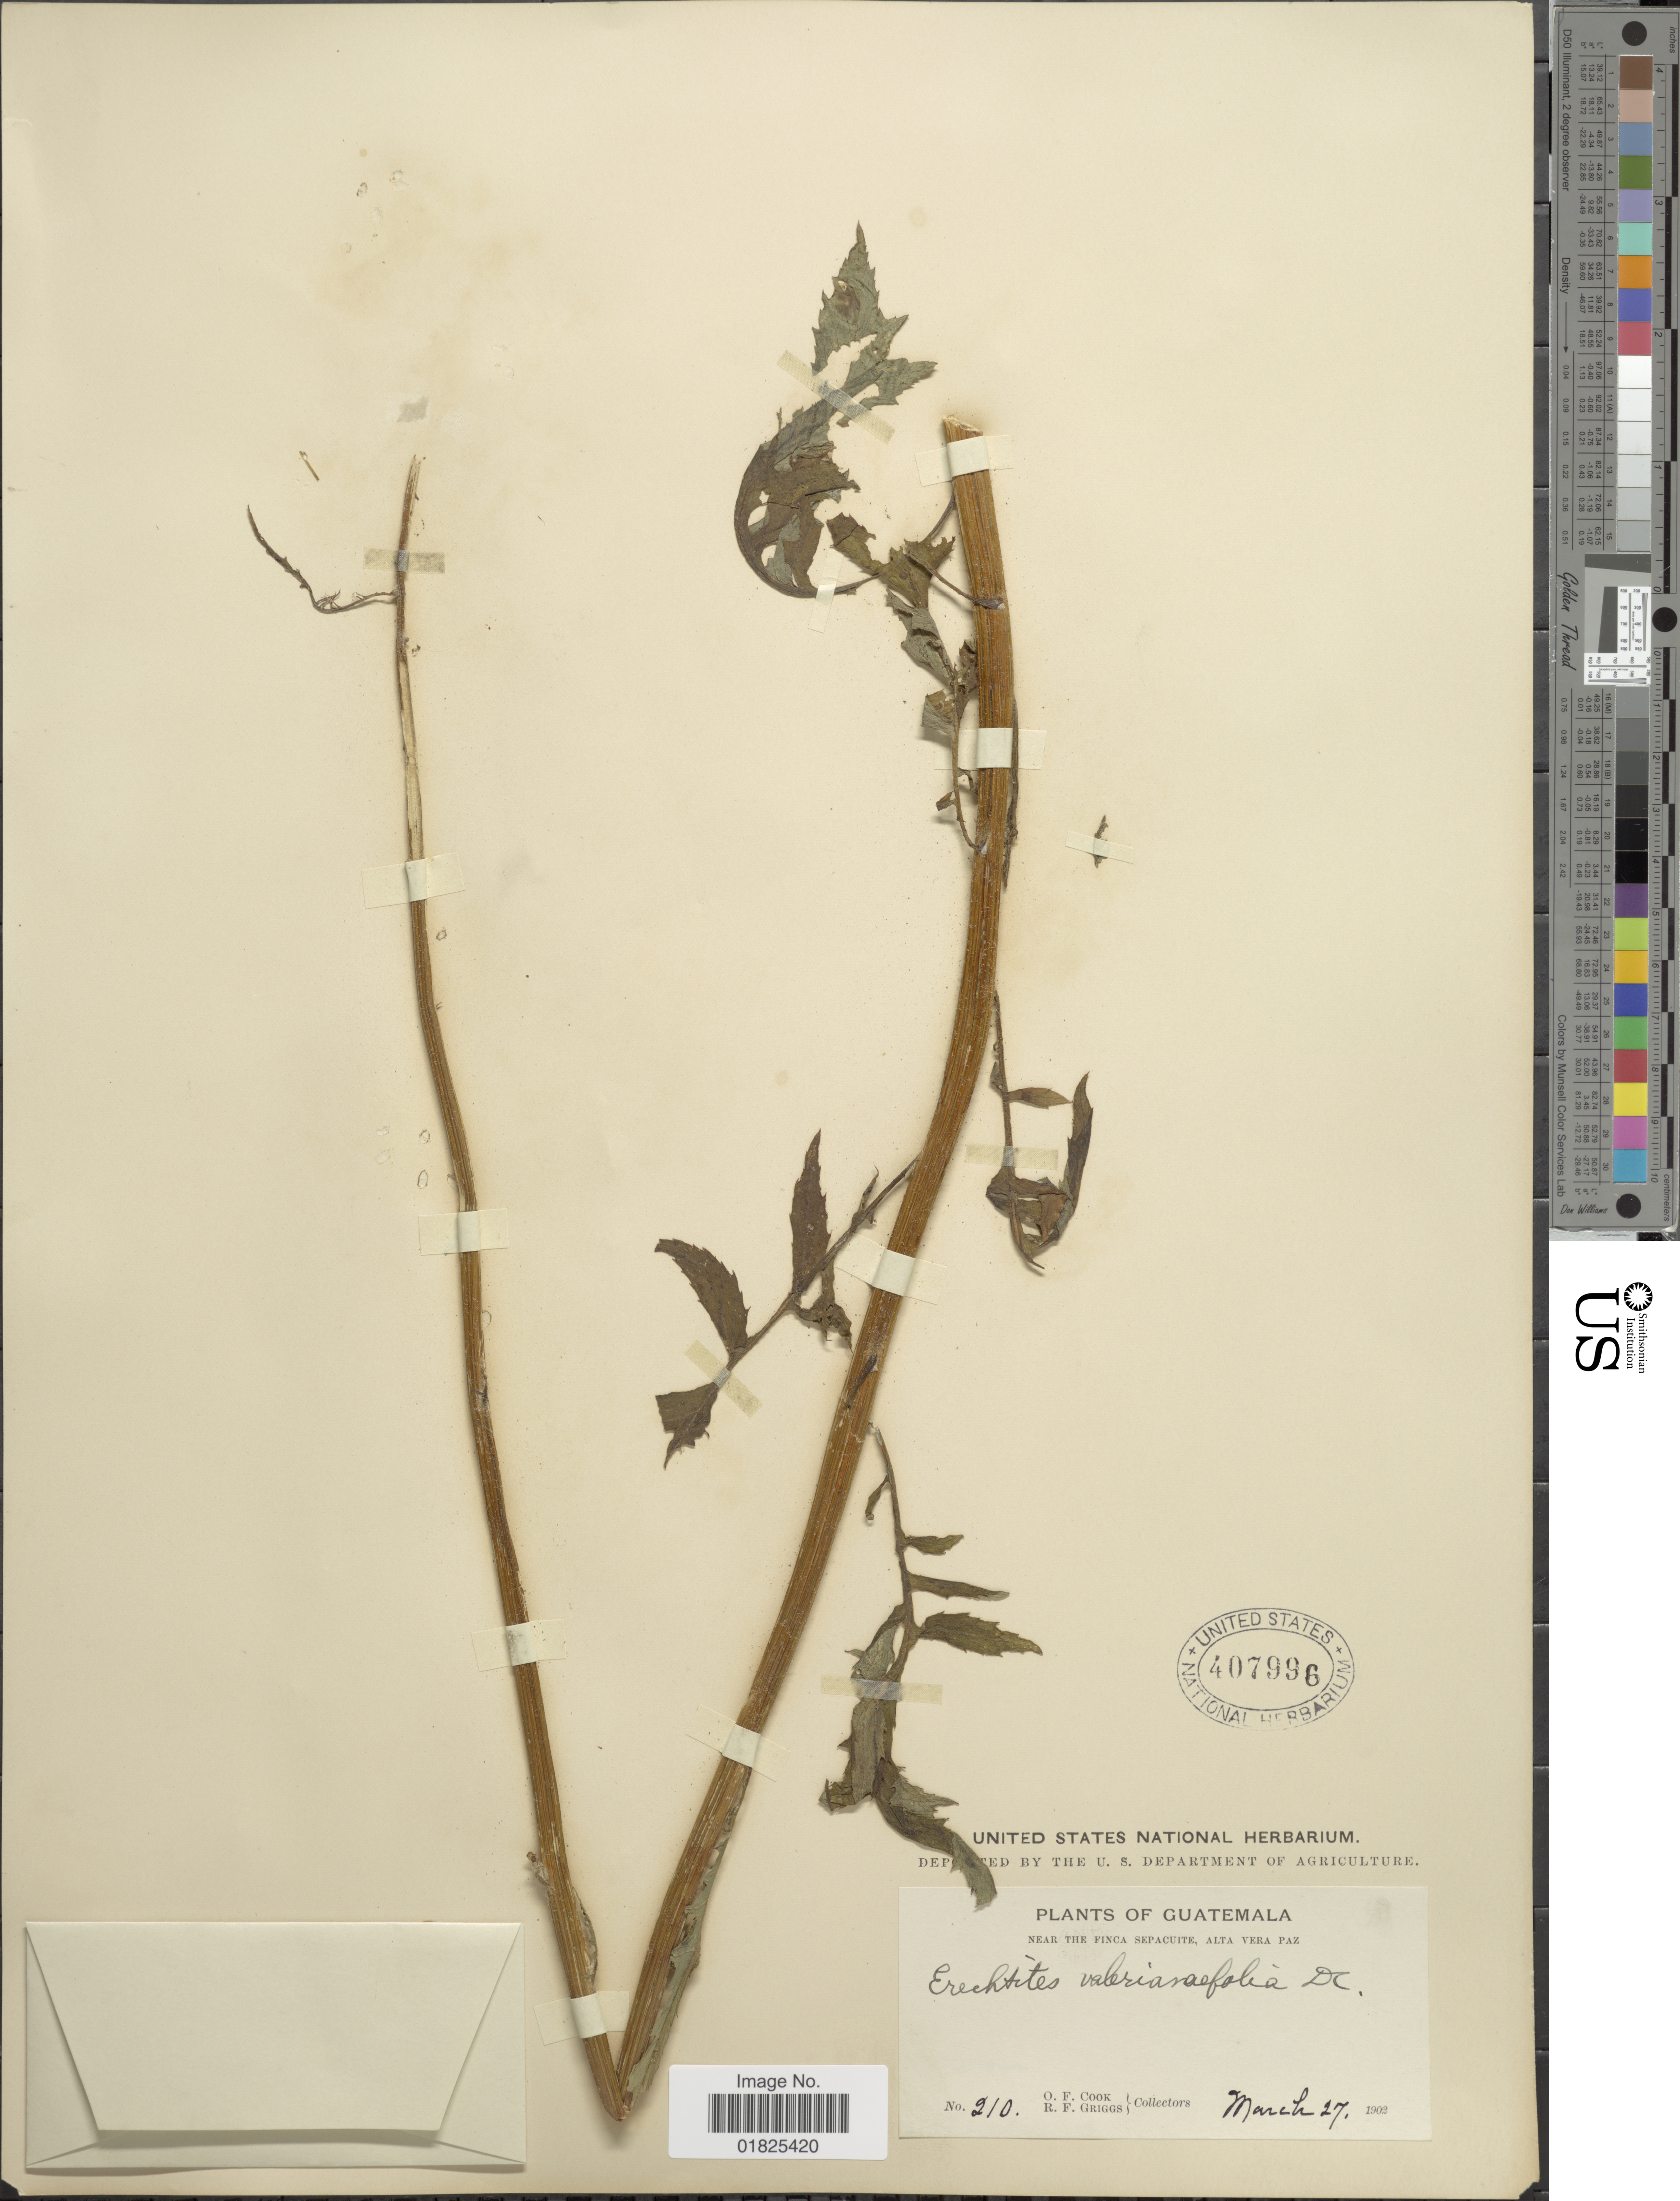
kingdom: Plantae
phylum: Tracheophyta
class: Magnoliopsida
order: Asterales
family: Asteraceae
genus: Erechtites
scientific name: Erechtites valerianifolius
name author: (Link ex Spreng.) DC.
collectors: O. F. Cook & R. F. Griggs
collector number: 210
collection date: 1902-03-27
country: Guatemala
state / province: Alta Verapaz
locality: Near tthe Finca Sepacuite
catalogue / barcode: US 407996